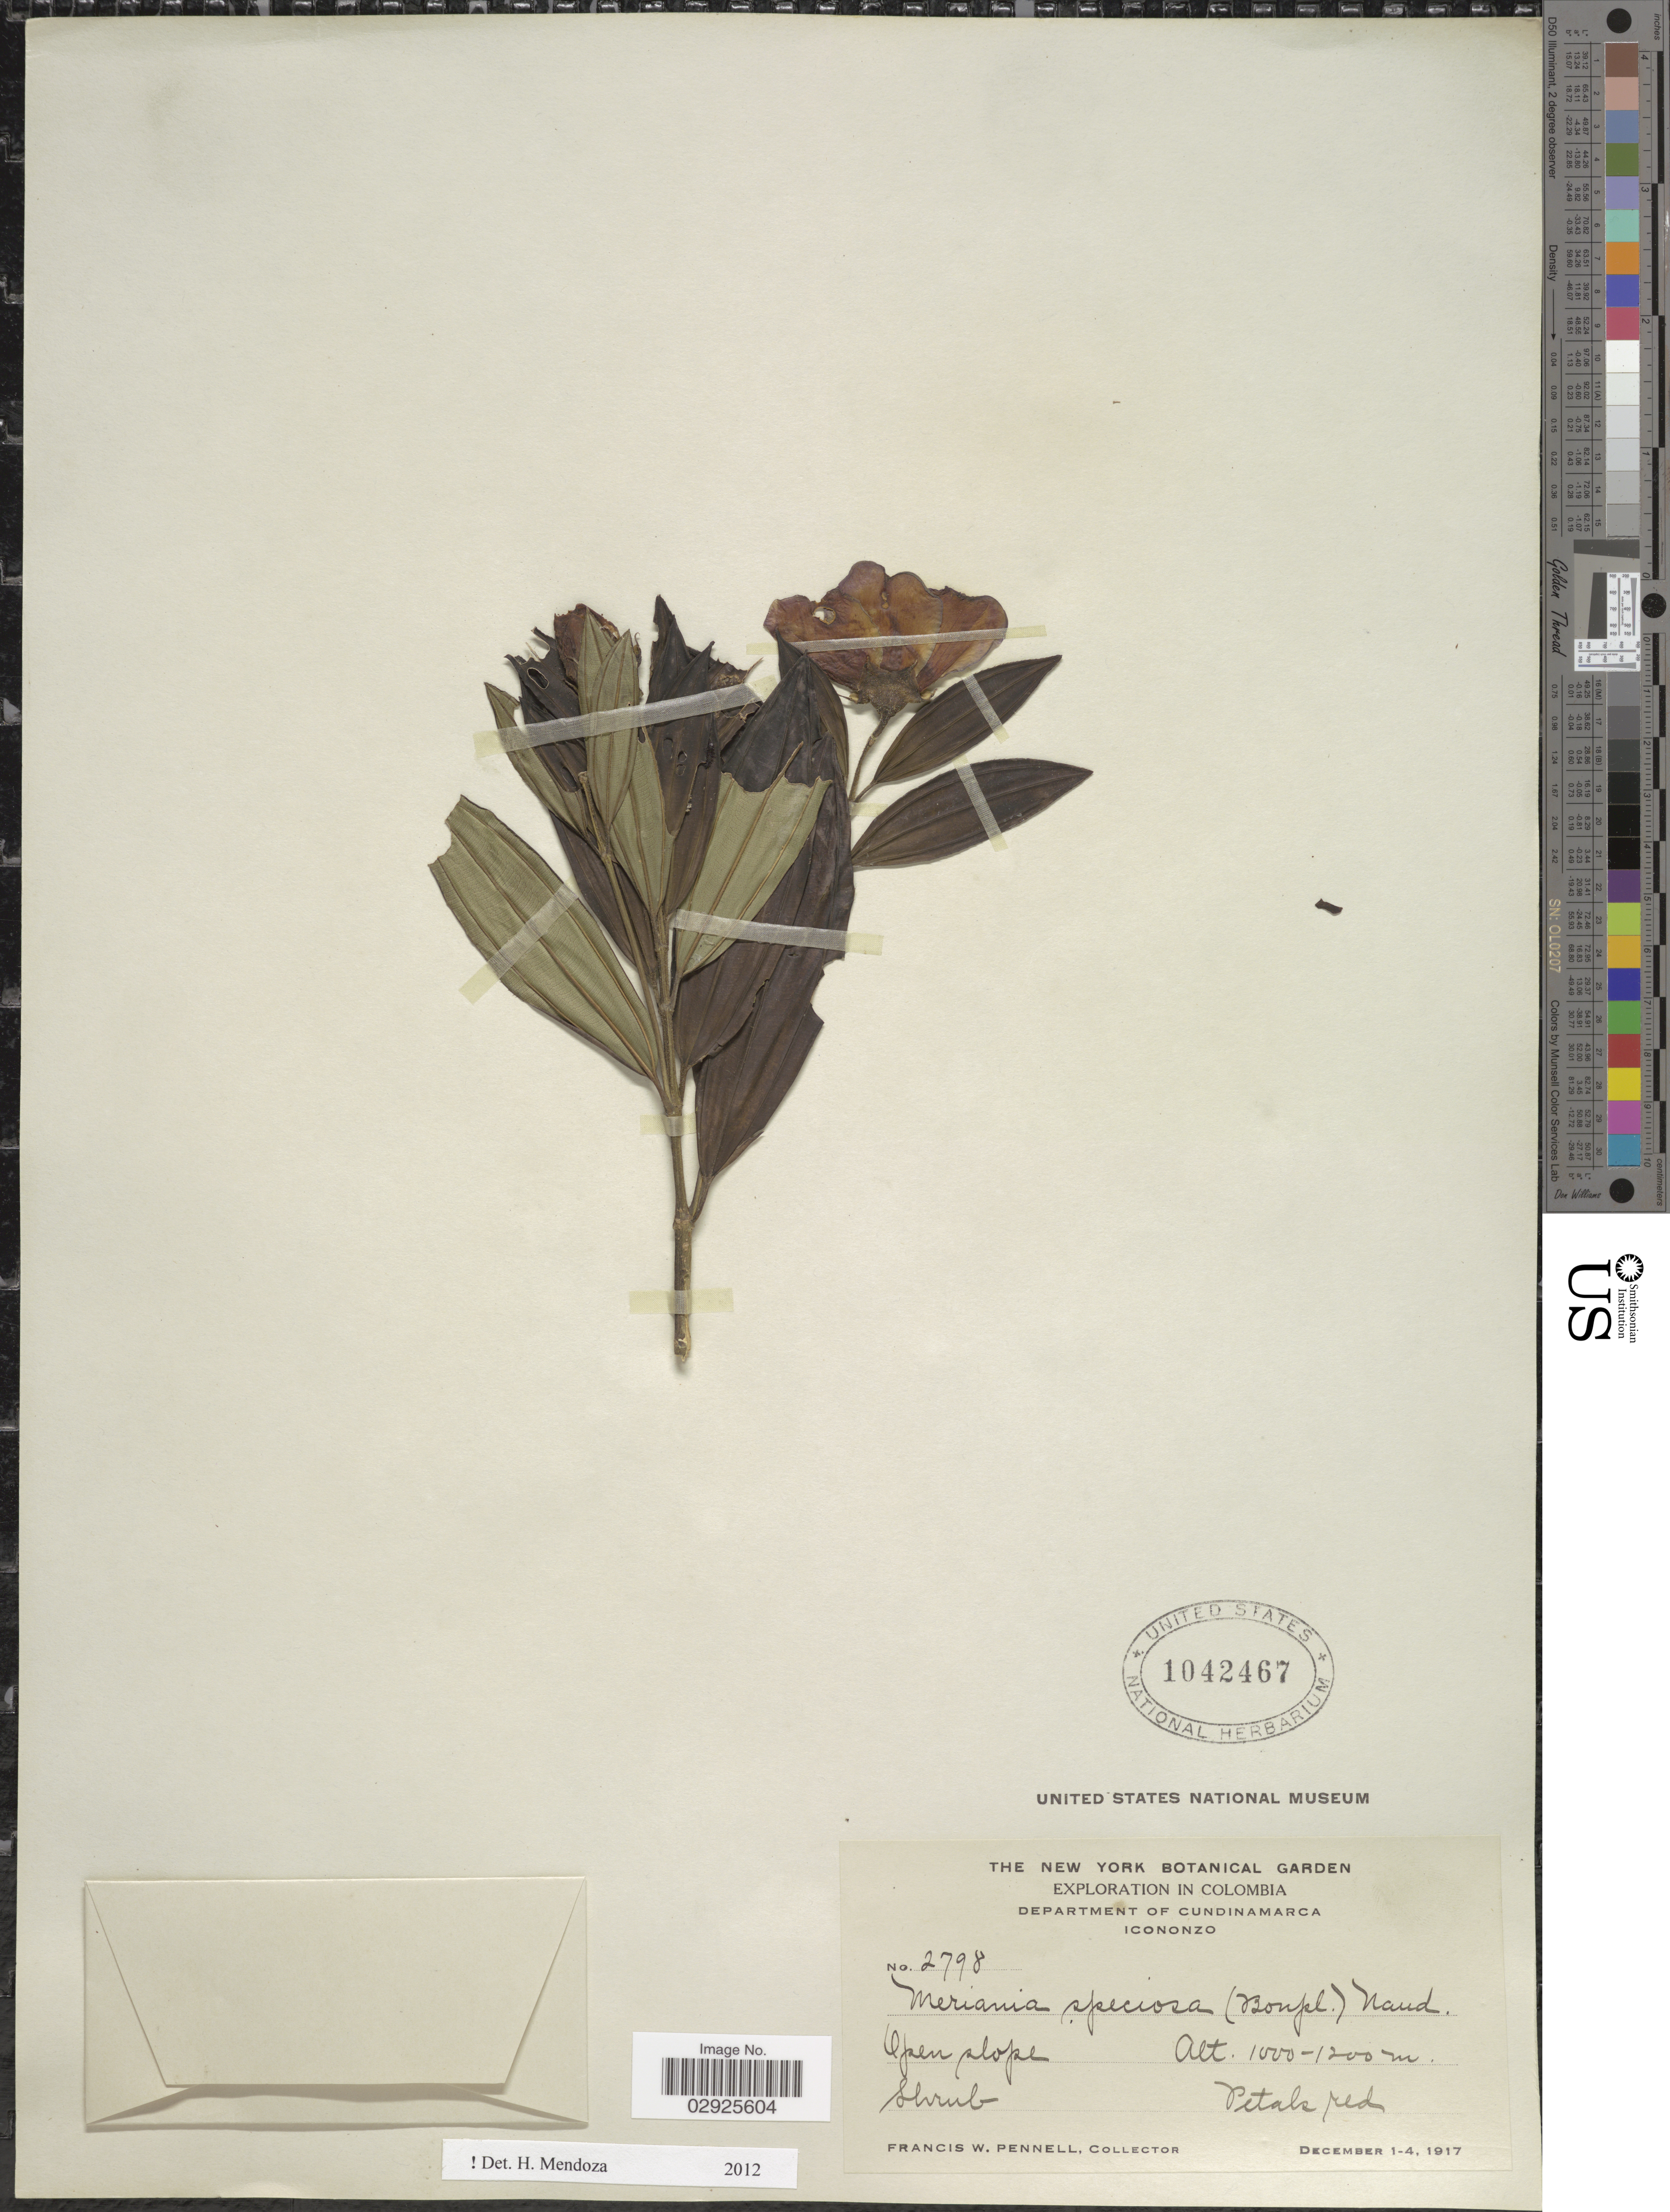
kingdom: Plantae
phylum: Tracheophyta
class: Magnoliopsida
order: Myrtales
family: Melastomataceae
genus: Meriania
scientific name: Meriania speciosa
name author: (Bonpl.) Naudin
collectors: F. W. Pennell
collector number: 2798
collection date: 1917-12-01/1917-12-04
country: Colombia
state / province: Cundinamarca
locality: Department of Cundinamarca, Icononzo.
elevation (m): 1000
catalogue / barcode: US 1042467